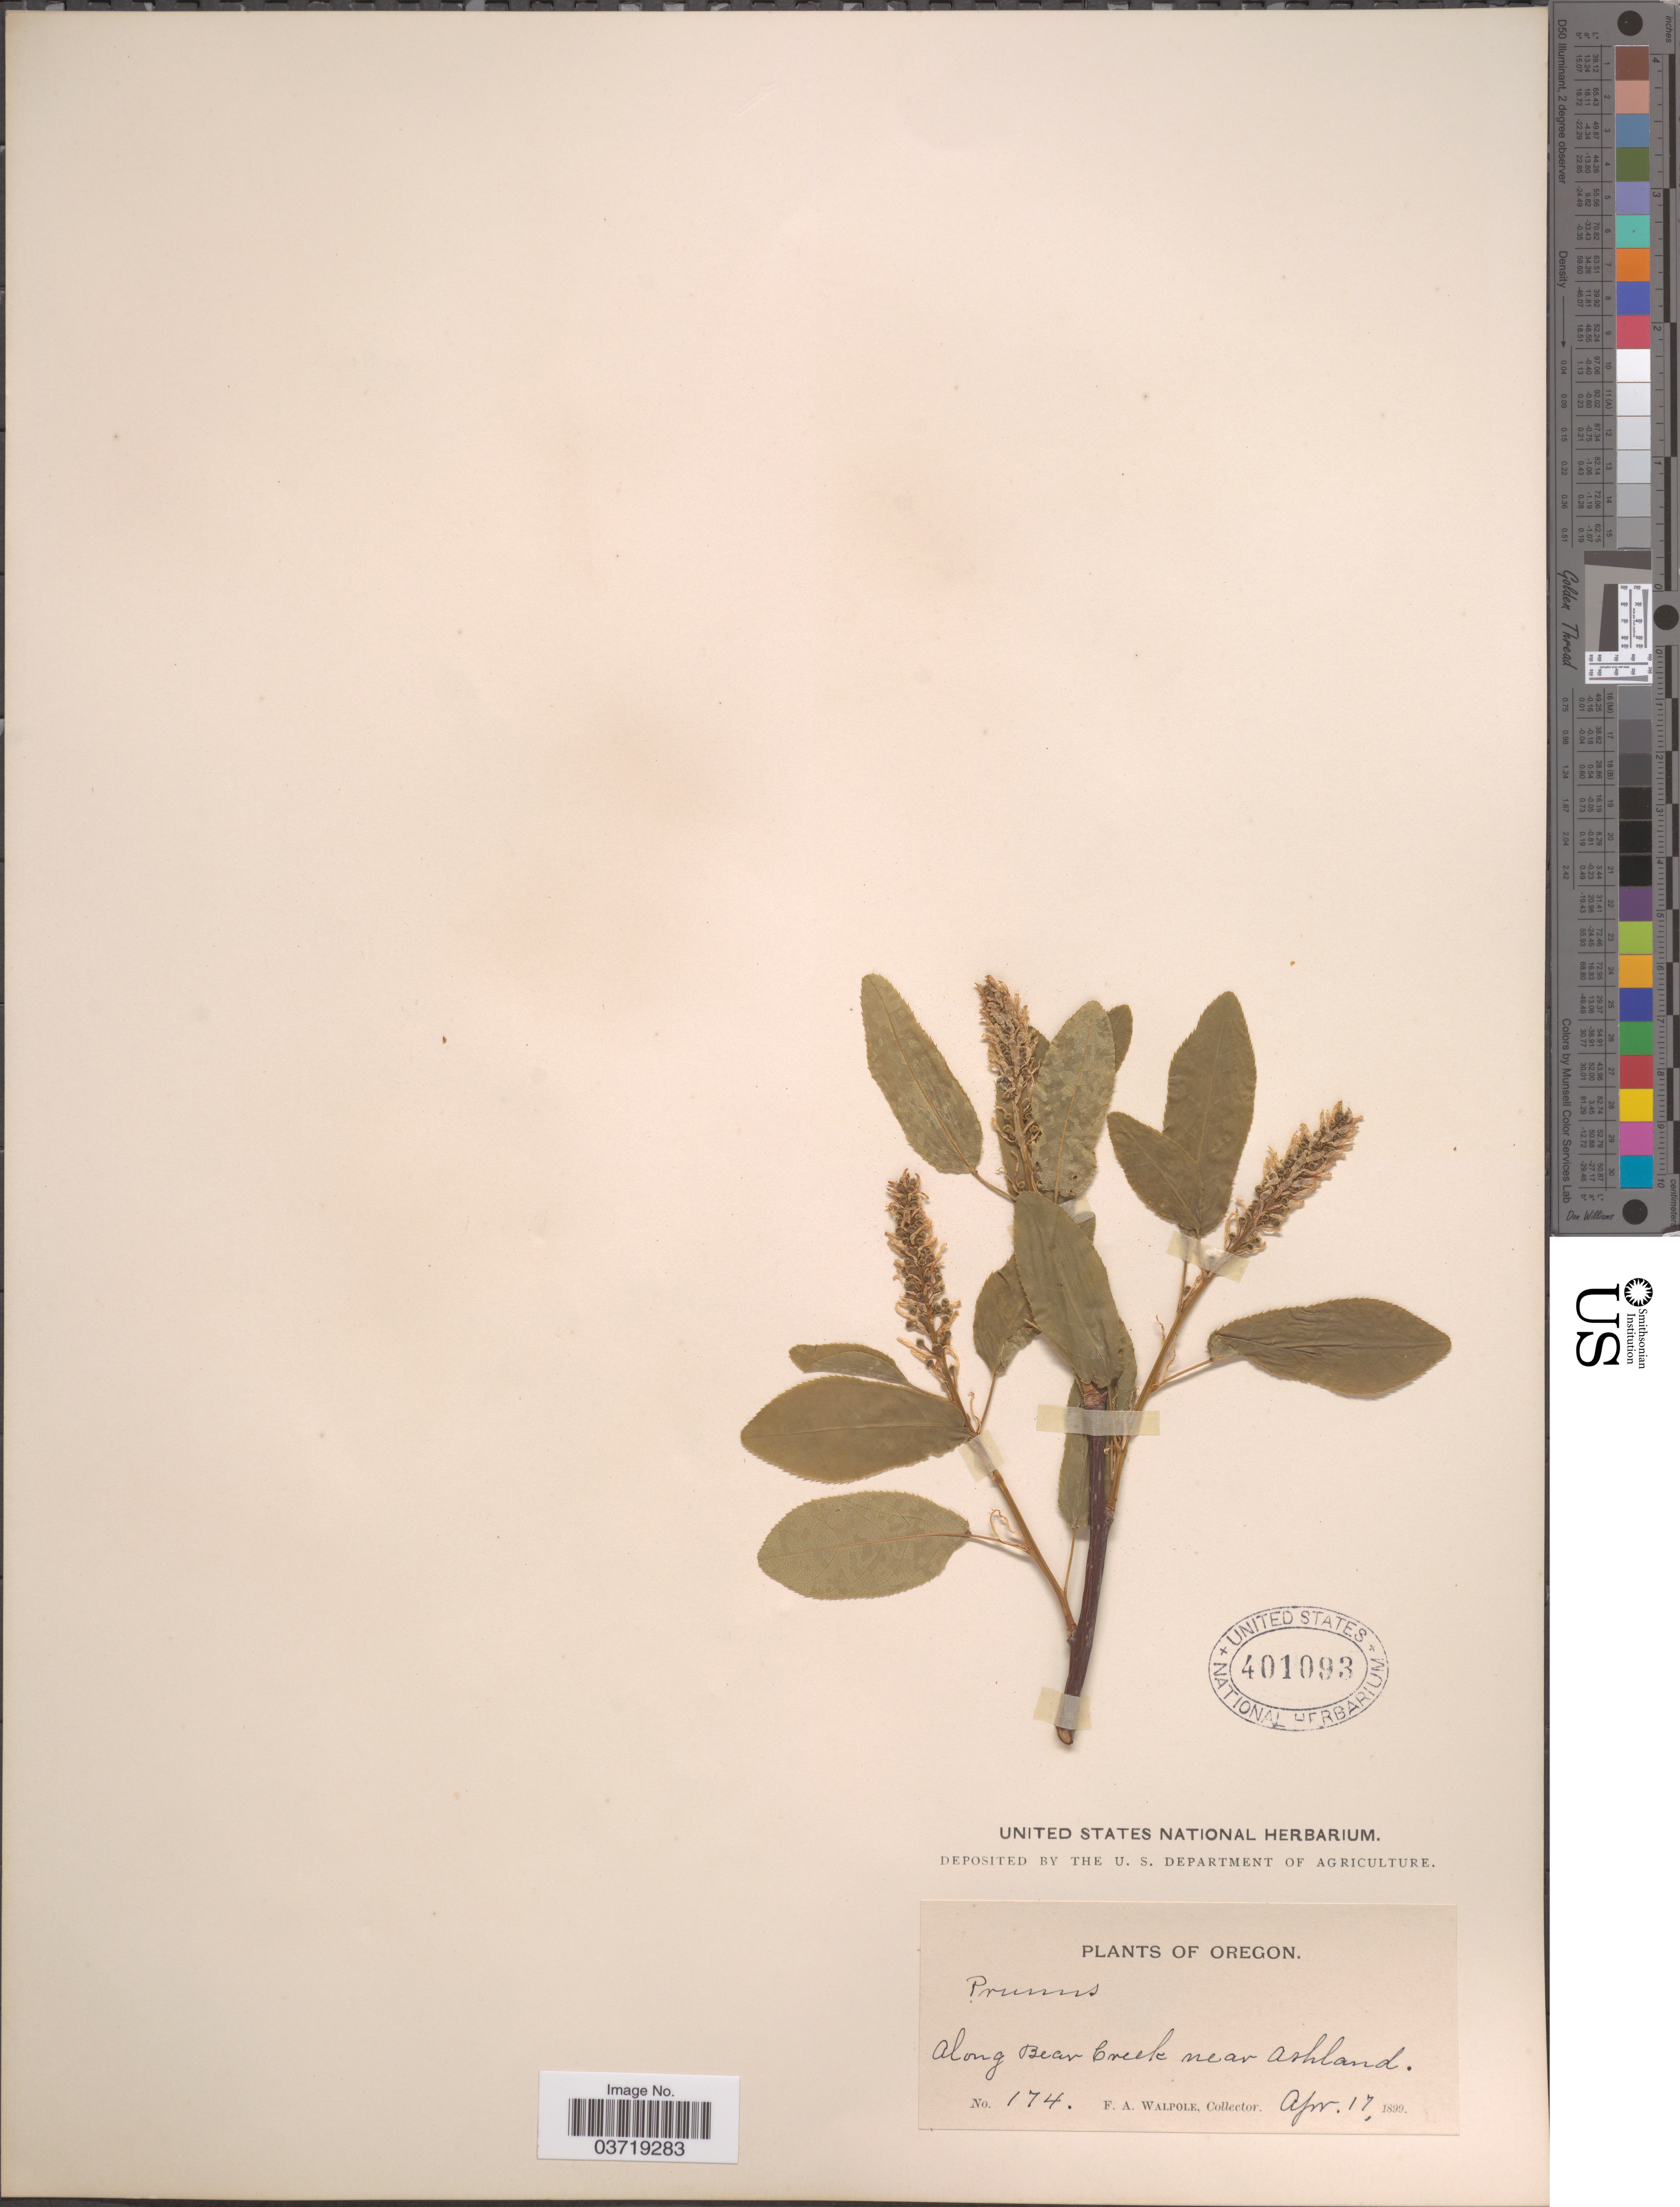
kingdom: Plantae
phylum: Tracheophyta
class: Magnoliopsida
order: Rosales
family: Rosaceae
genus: Prunus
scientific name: Prunus virginiana var. demissa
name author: (Nutt.) Torr.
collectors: F. Walpole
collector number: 174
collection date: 1899-04-17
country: United States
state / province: Oregon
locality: Along Bear Creek near Ashland.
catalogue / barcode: US 401093